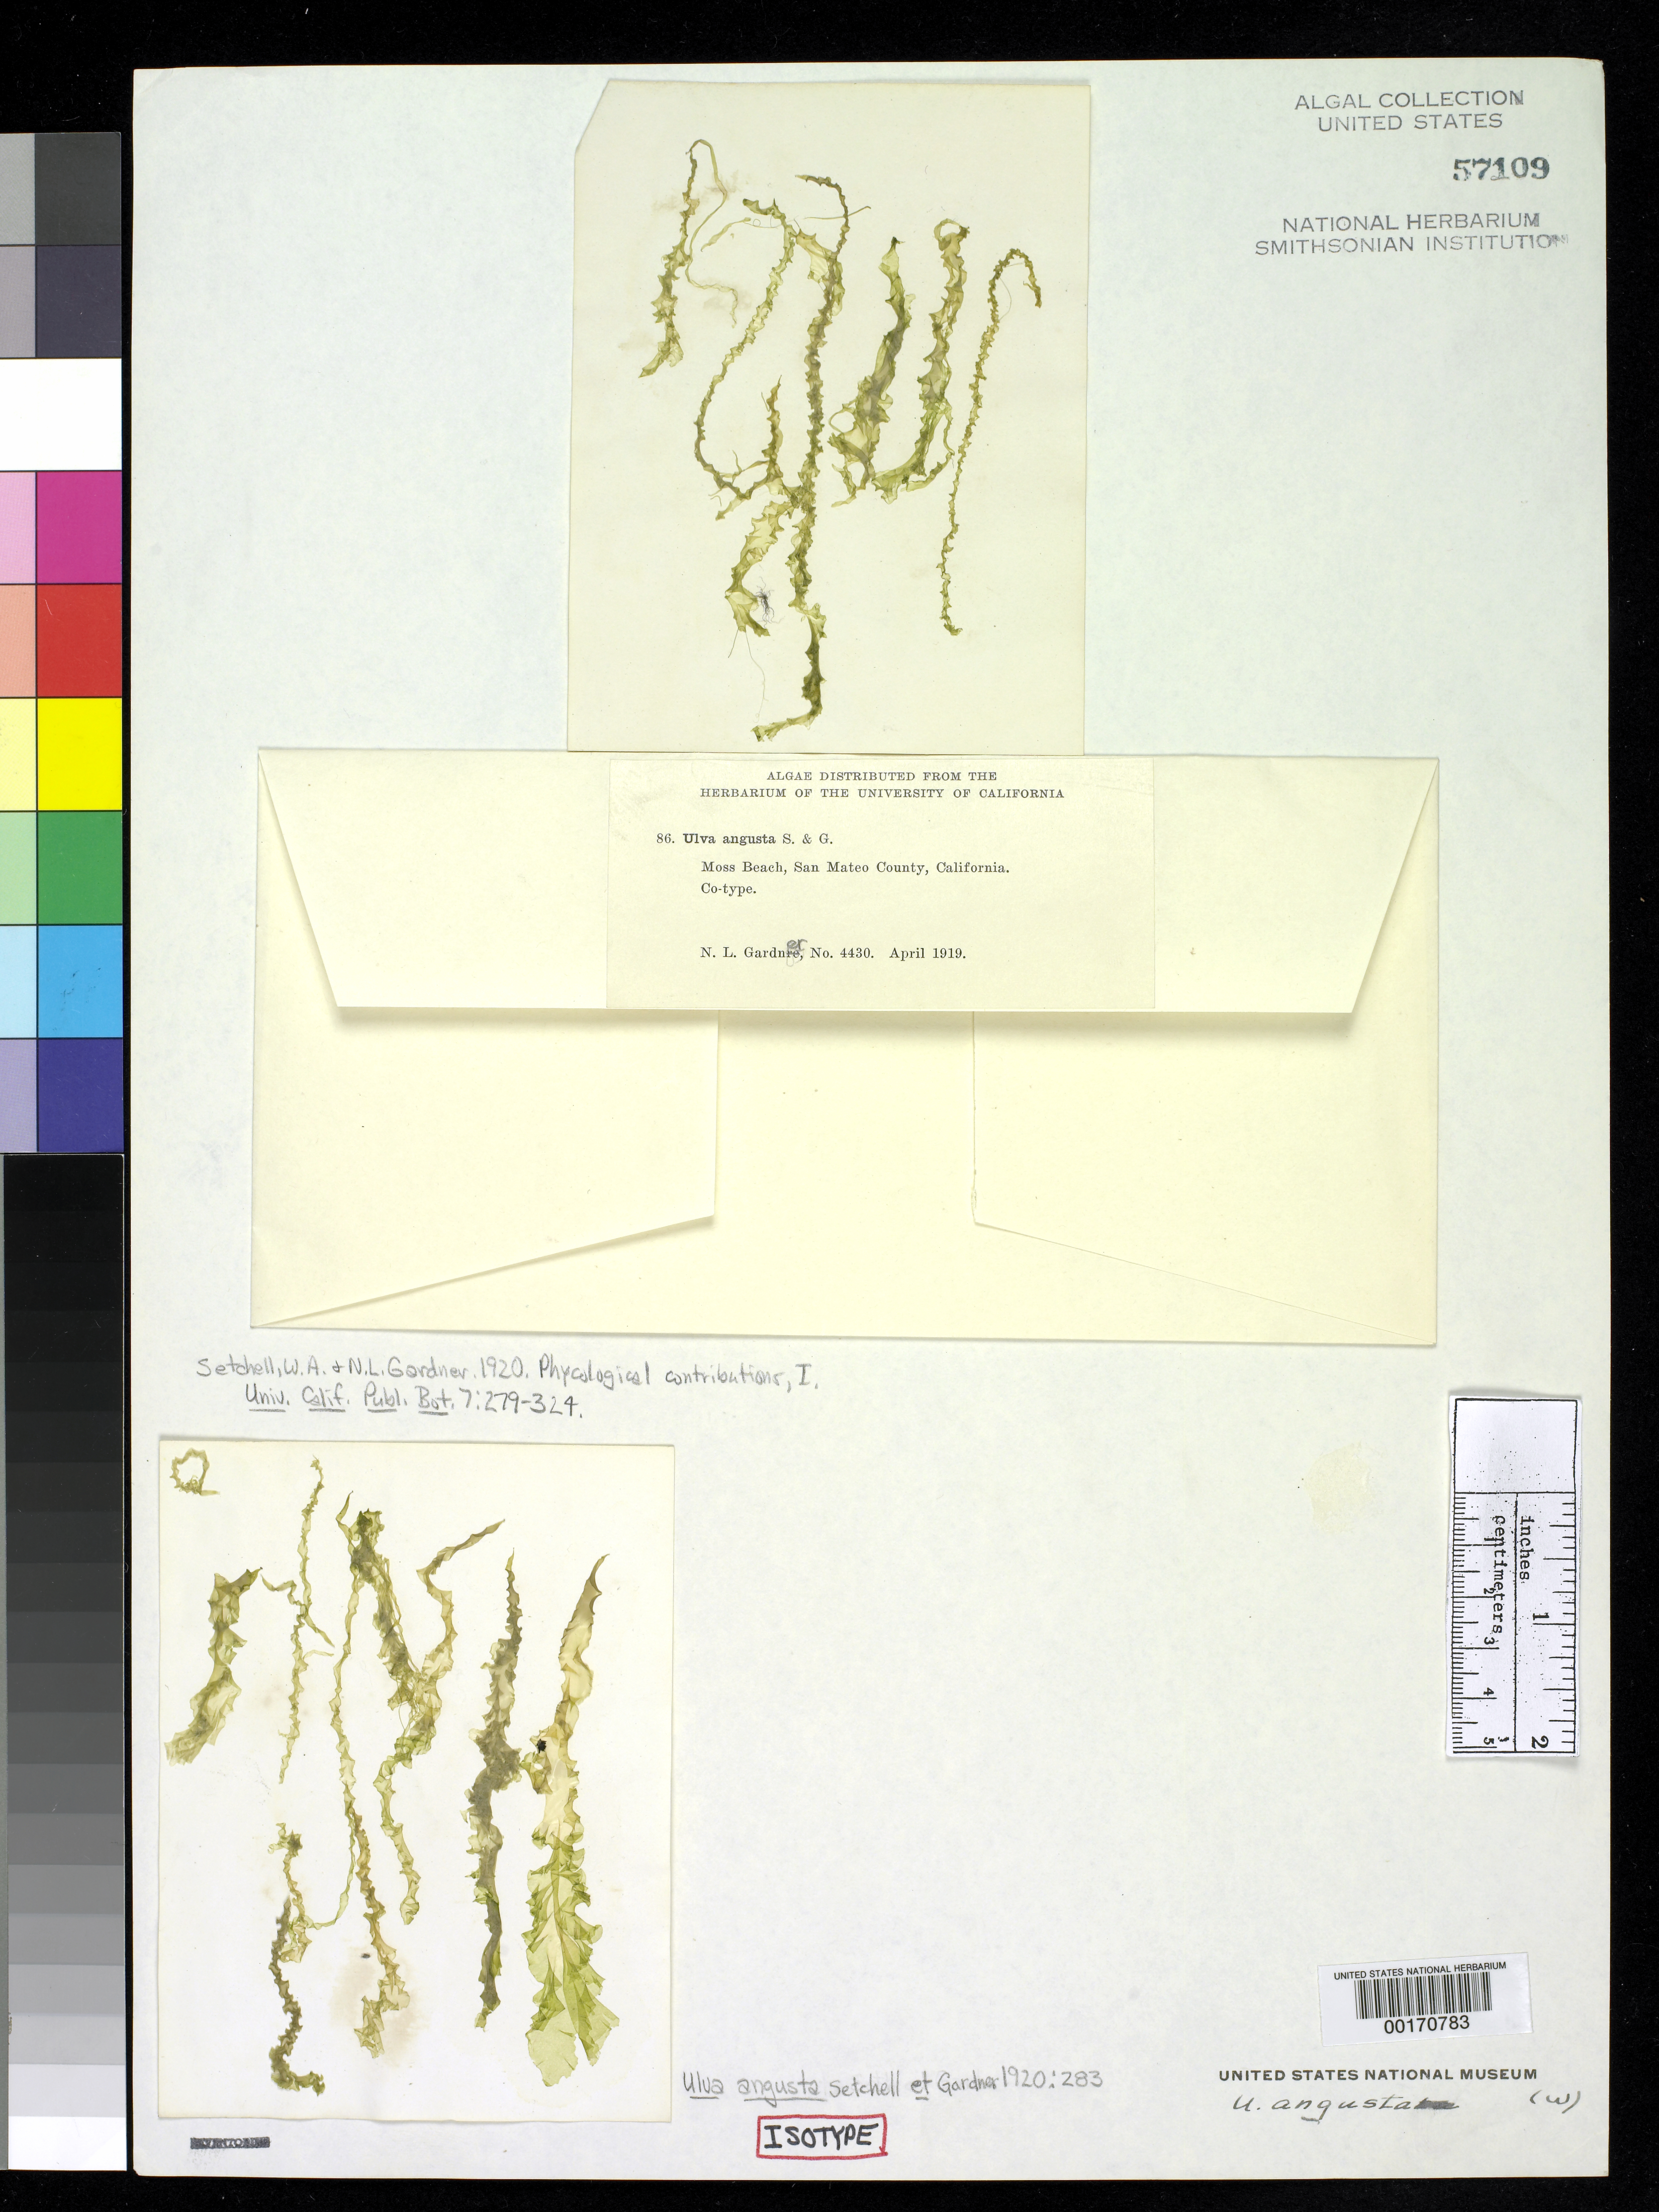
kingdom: Plantae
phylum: Chlorophyta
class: Ulvophyceae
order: Ulvales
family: Ulvaceae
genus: Ulva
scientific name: Ulva angusta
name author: Setch. & N.L. Gardner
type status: Isotype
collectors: N. Gardner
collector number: NLG 4430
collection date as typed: Apr 1919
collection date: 1919-04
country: United States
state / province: California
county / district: San Mateo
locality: Moss Beach.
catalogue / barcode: US 57109